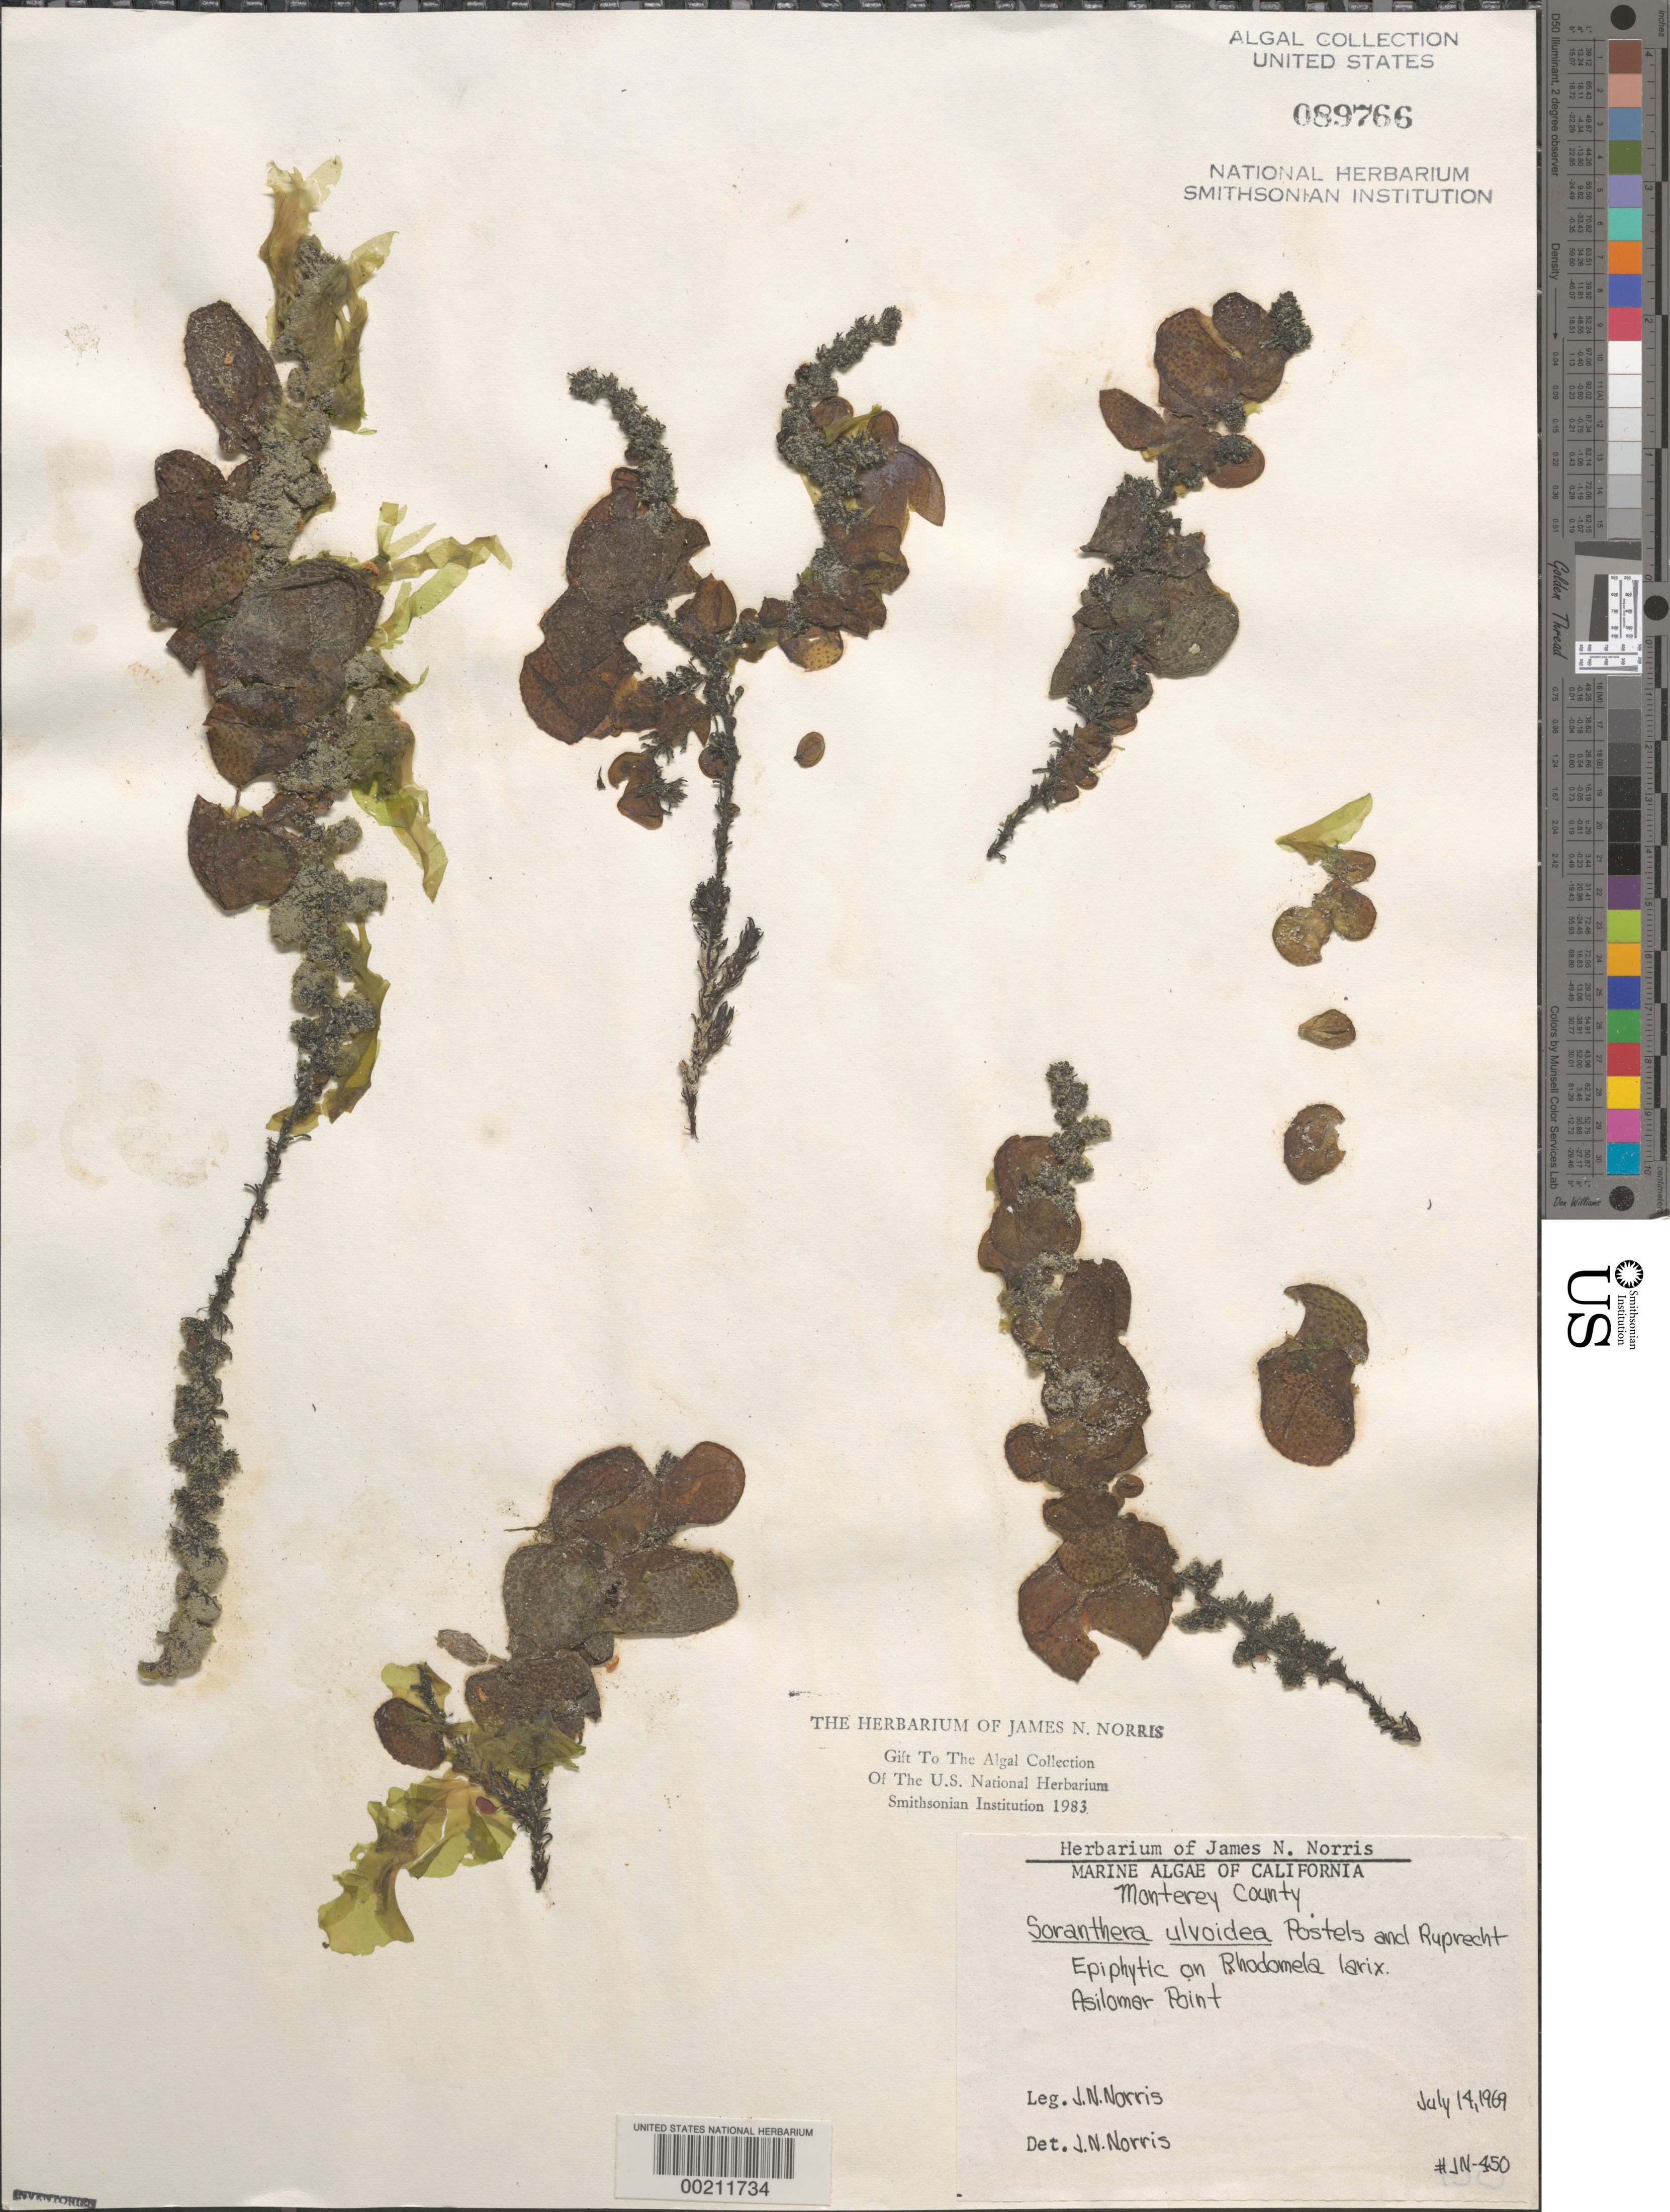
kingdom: Chromista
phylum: Ochrophyta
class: Phaeophyceae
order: Dictyosiphonales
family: Punctariaceae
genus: Soranthera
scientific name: Soranthera ulvoidea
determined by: Norris, James N.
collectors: J. N. Norris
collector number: JN-450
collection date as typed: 14 Jul 1969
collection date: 1969-07-14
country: United States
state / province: California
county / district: Monterey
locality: Asilomar Point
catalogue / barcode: US 89766